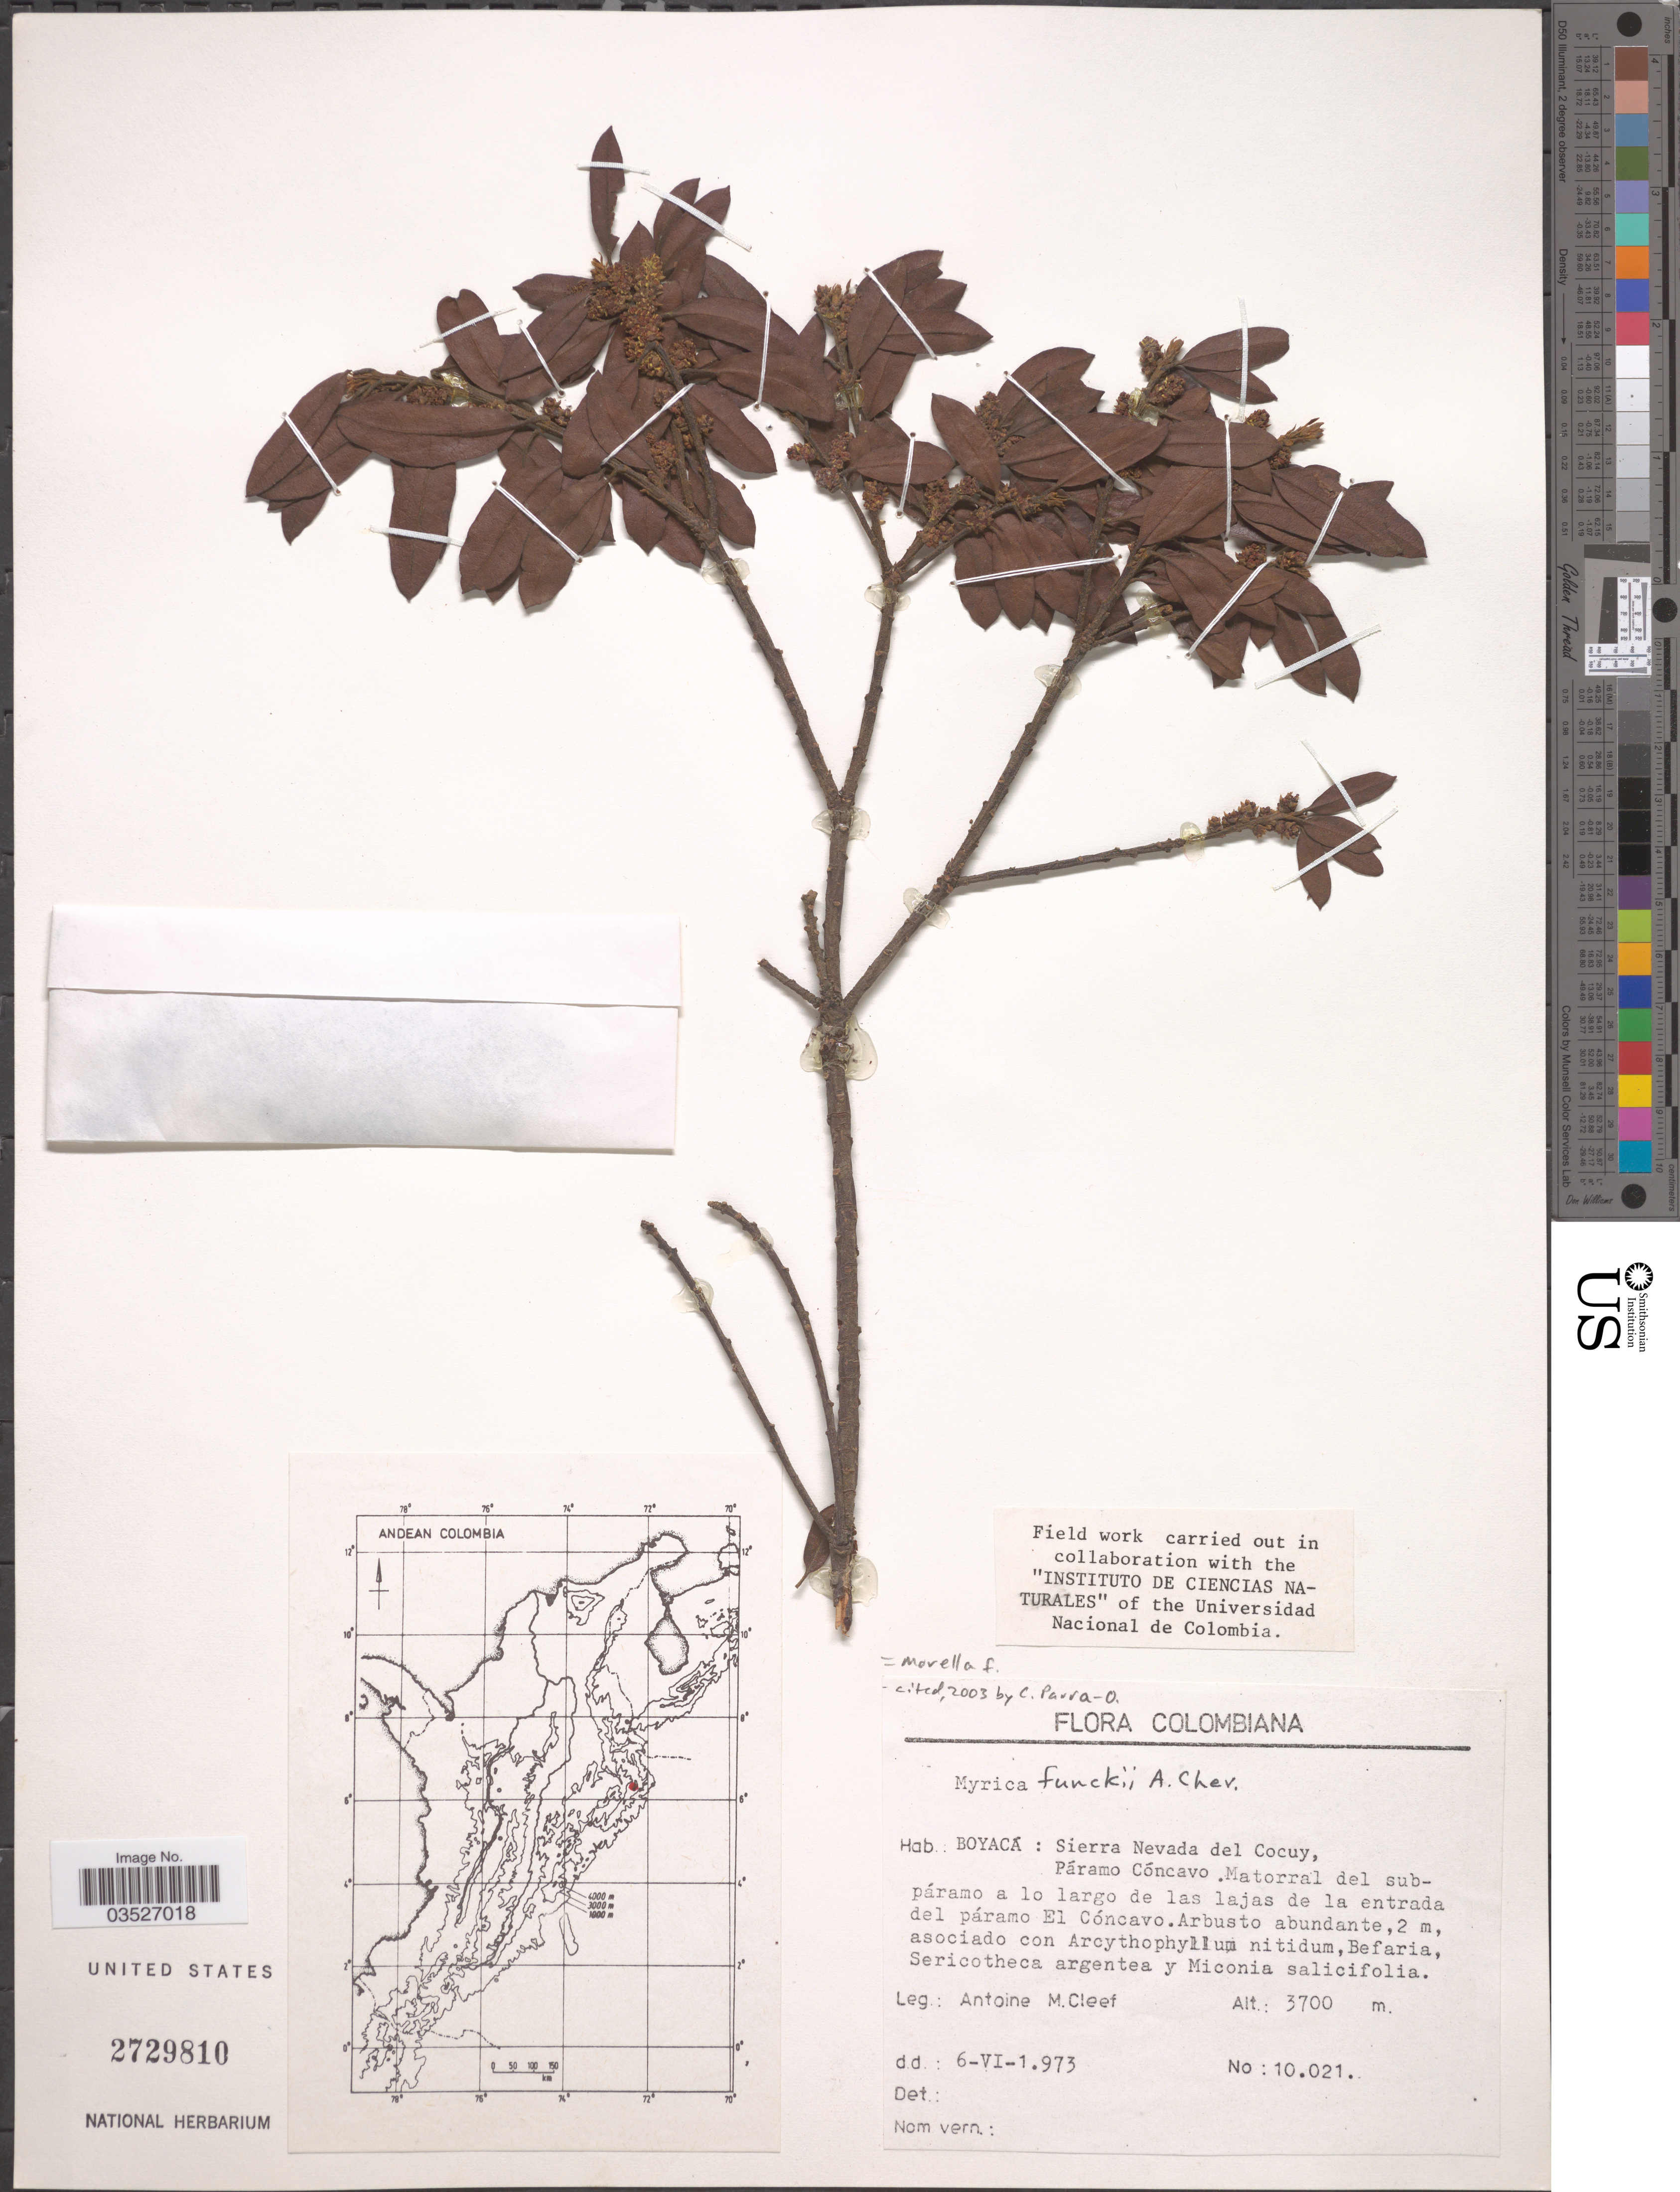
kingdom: Plantae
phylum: Tracheophyta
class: Magnoliopsida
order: Fagales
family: Myricaceae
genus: Morella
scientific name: Morella funckii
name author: (A. Chev.) Parra-Os.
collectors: A. M. Cleef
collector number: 10021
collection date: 1973-06-06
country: Colombia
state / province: Boyacá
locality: Sierra Nevada del Cocuy. Páramo Cóncavo. Matorral del subpáramo a lo largo de las lajas de la entrada del páramo El Cóncavo.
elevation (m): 3700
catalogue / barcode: US 2729810